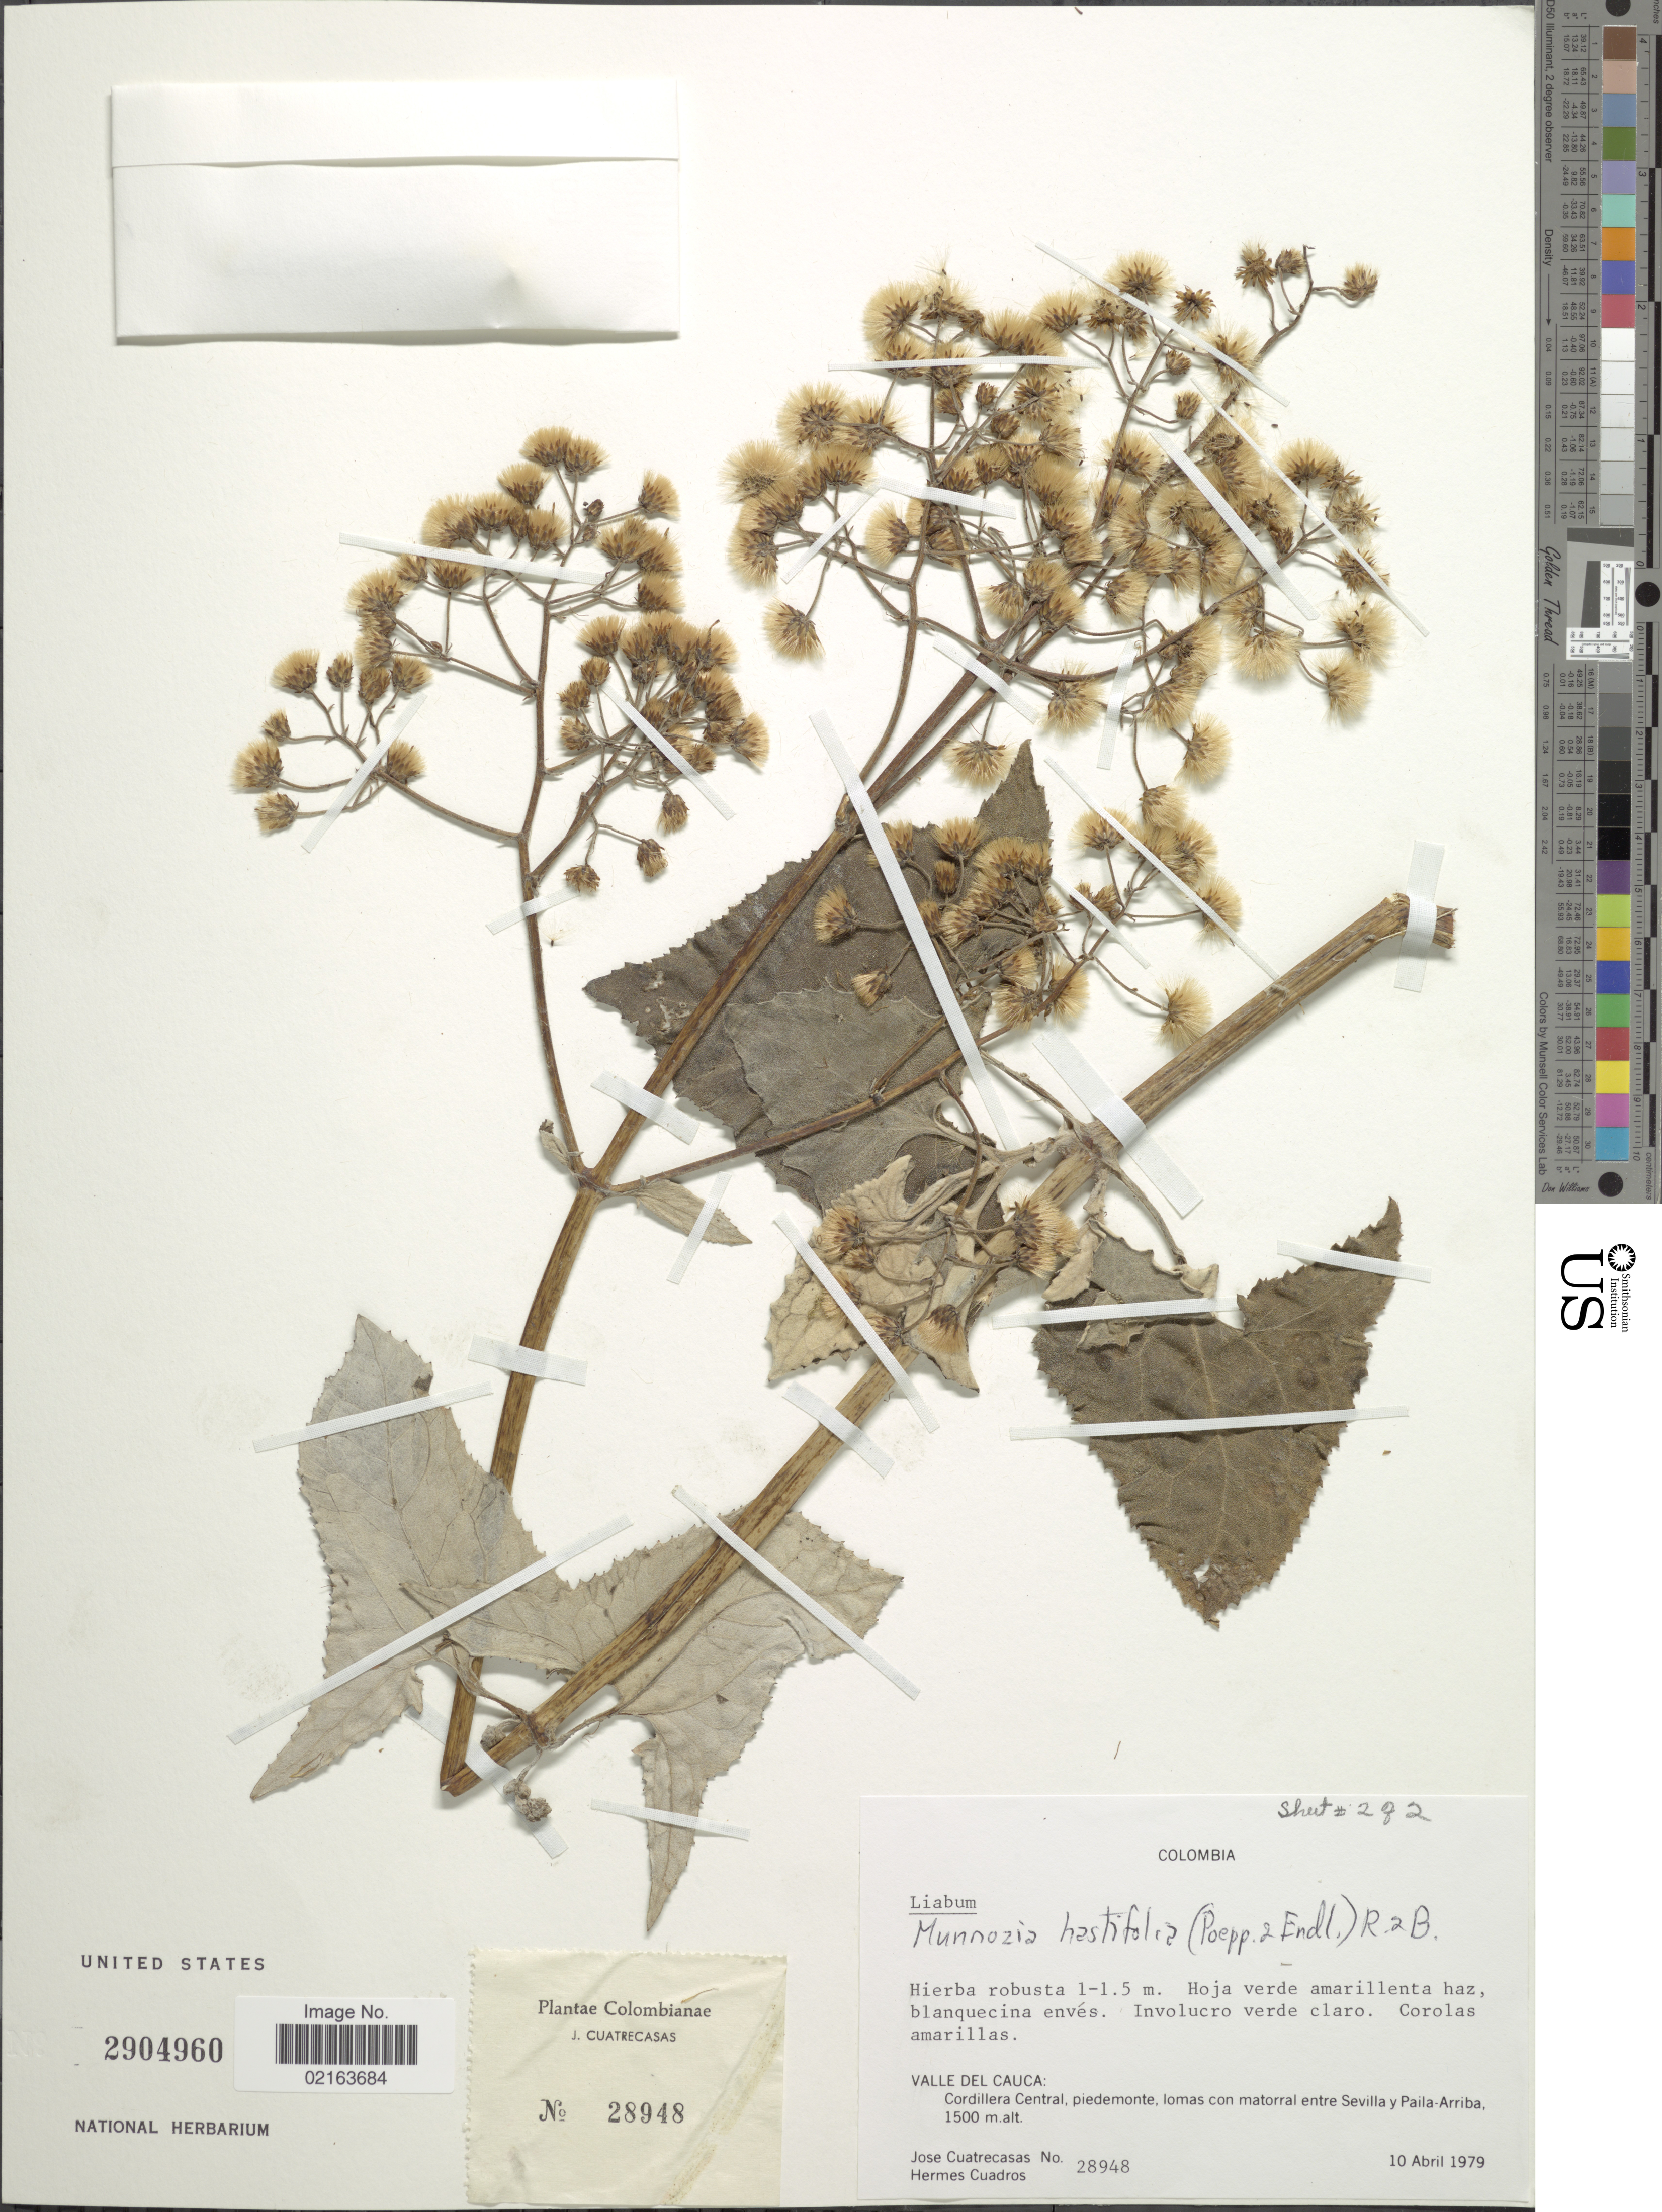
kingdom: Plantae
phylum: Tracheophyta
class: Magnoliopsida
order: Asterales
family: Asteraceae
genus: Munnozia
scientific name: Munnozia hastifolia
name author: (Poepp.) H. Rob. & Brettell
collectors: J. Cuatrecasas & H. Cuadros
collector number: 28948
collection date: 1979-04-10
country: Colombia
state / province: Valle del Cauca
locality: Valle del Causa: Cordillera Central, piedemonte, lomas con matorral entre Sevilla y Paila-Arriba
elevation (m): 1500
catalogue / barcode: US 2904960